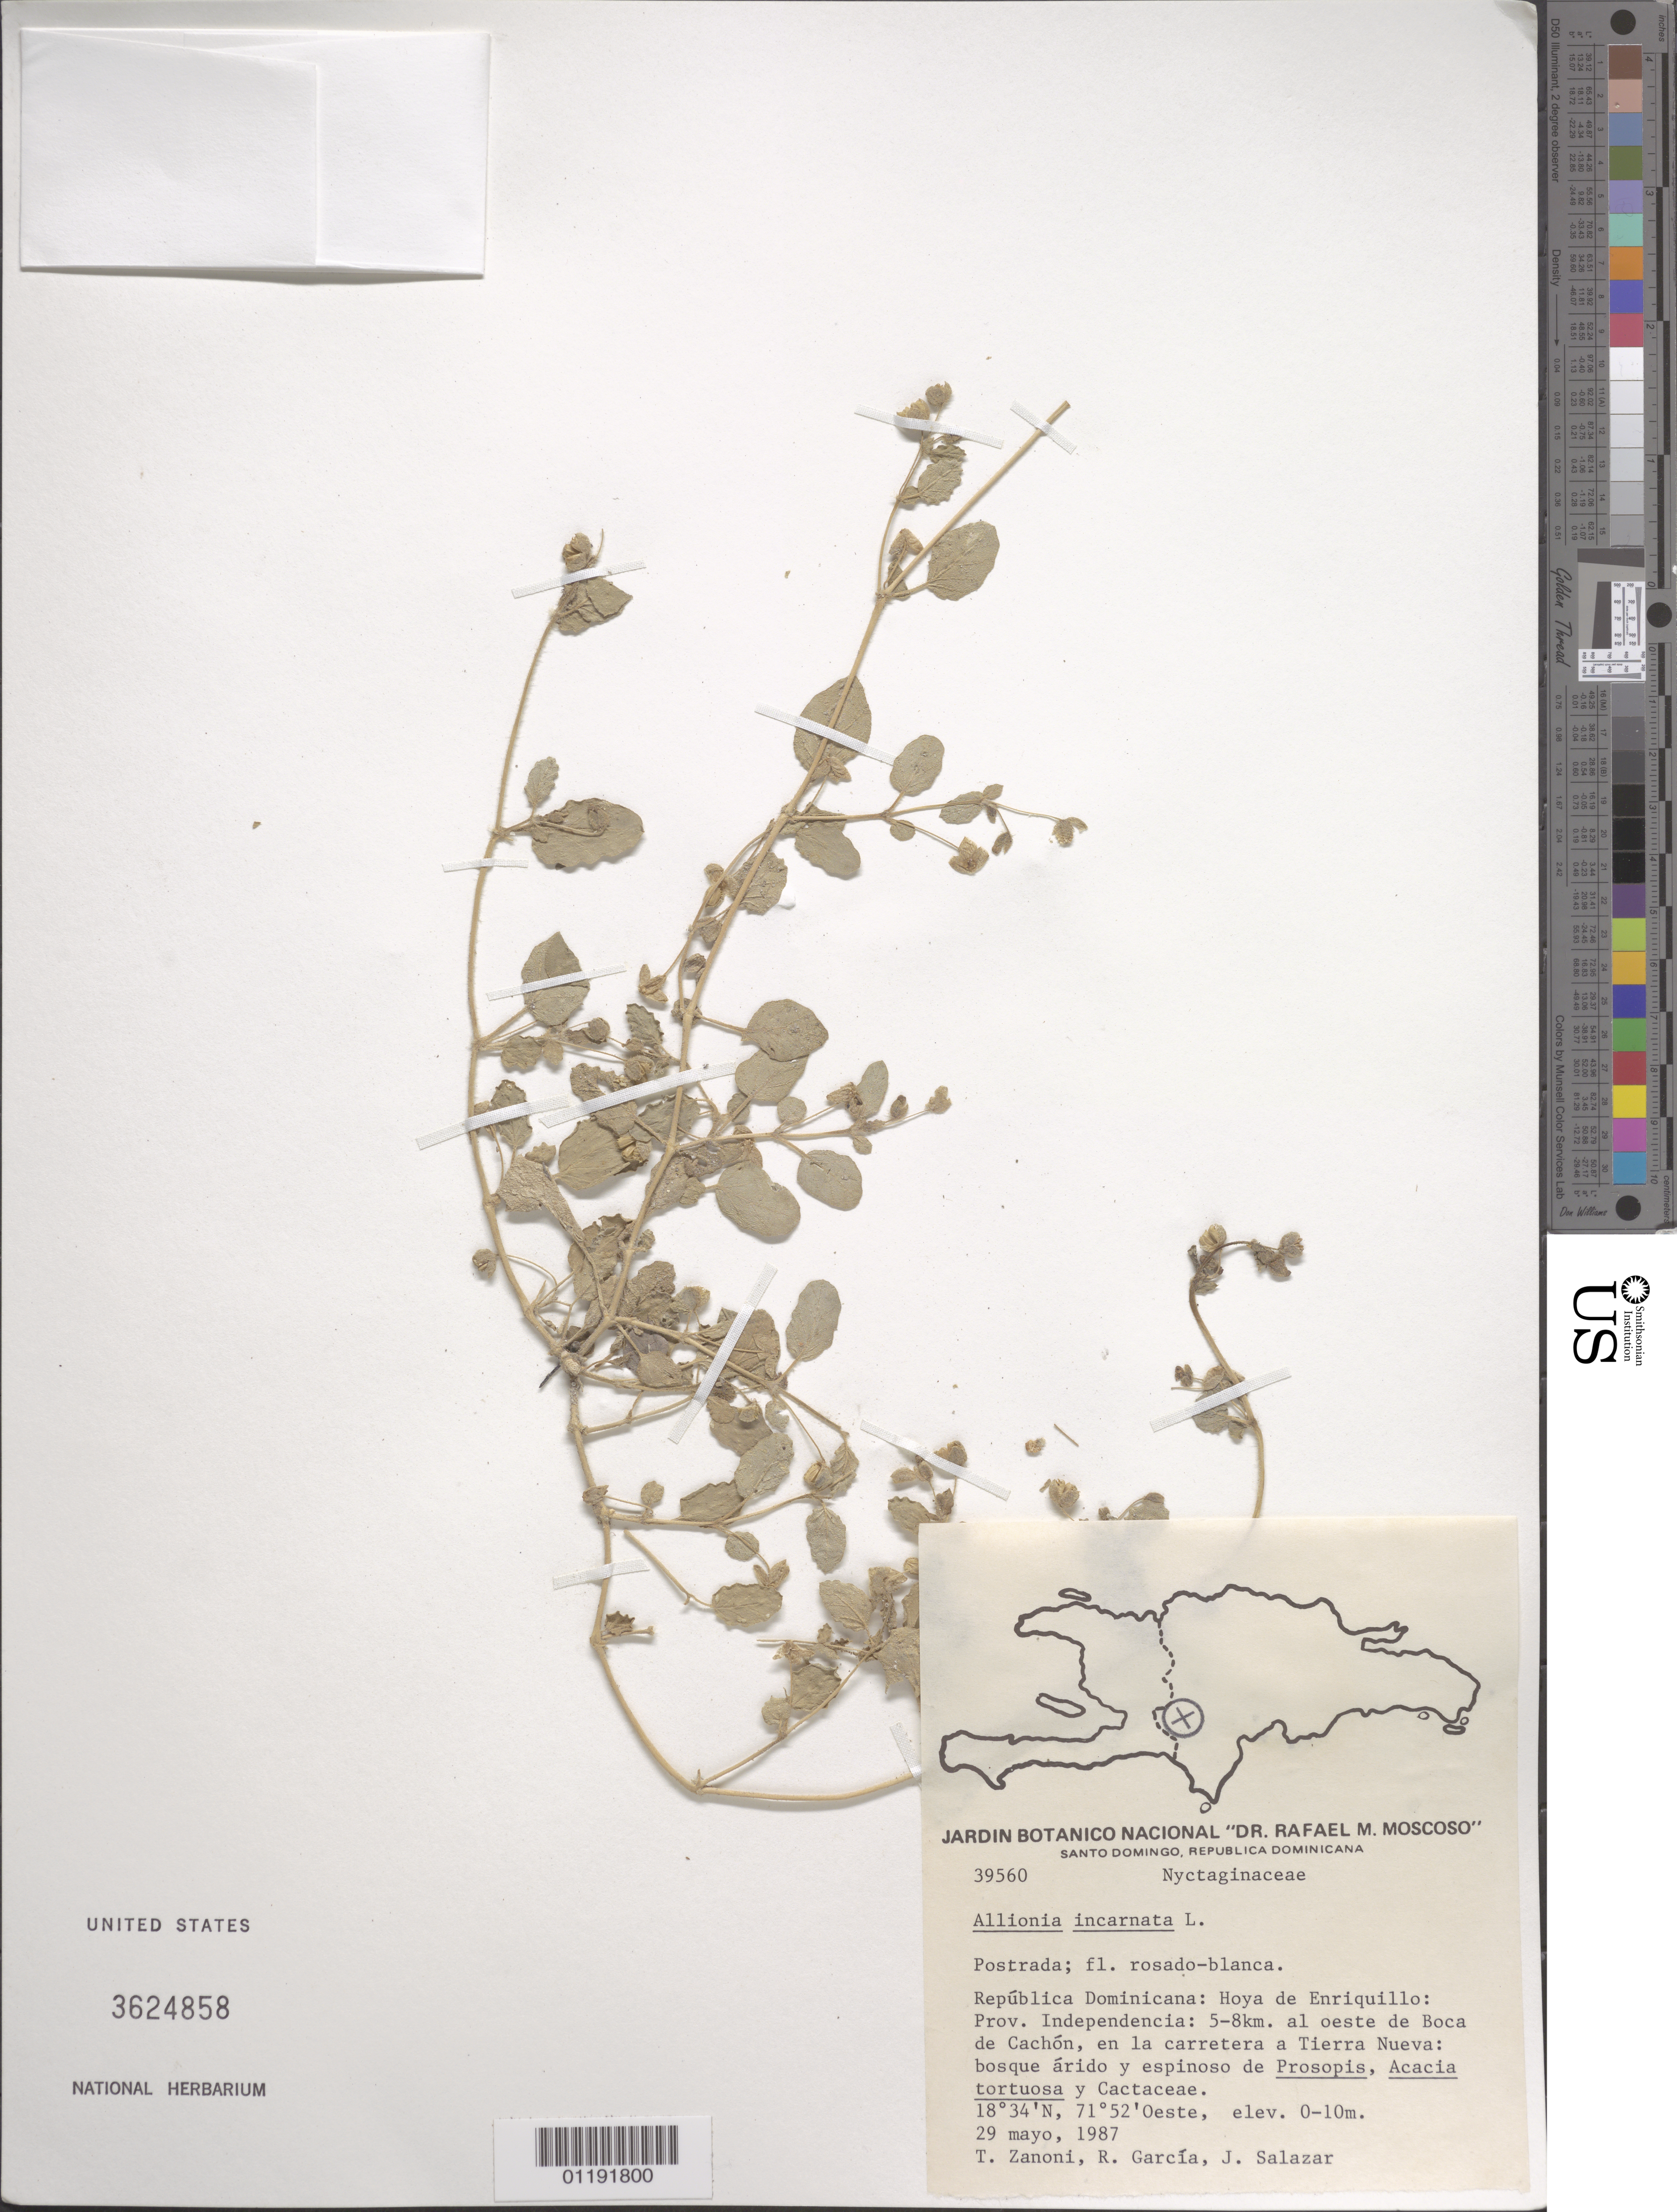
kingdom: Plantae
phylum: Tracheophyta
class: Magnoliopsida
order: Caryophyllales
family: Nyctaginaceae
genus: Allionia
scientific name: Allionia incarnata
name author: L.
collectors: T. A. Zanoni, R. Garcia & J. Salazar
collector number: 39560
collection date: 1987-05-29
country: Dominican Republic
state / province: Independencia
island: Hispaniola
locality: Hoya de Enriquillo, 5-8 km W of Boca de Cachon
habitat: Roadside, arid and thorny forest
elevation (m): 30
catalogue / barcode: US 3624858